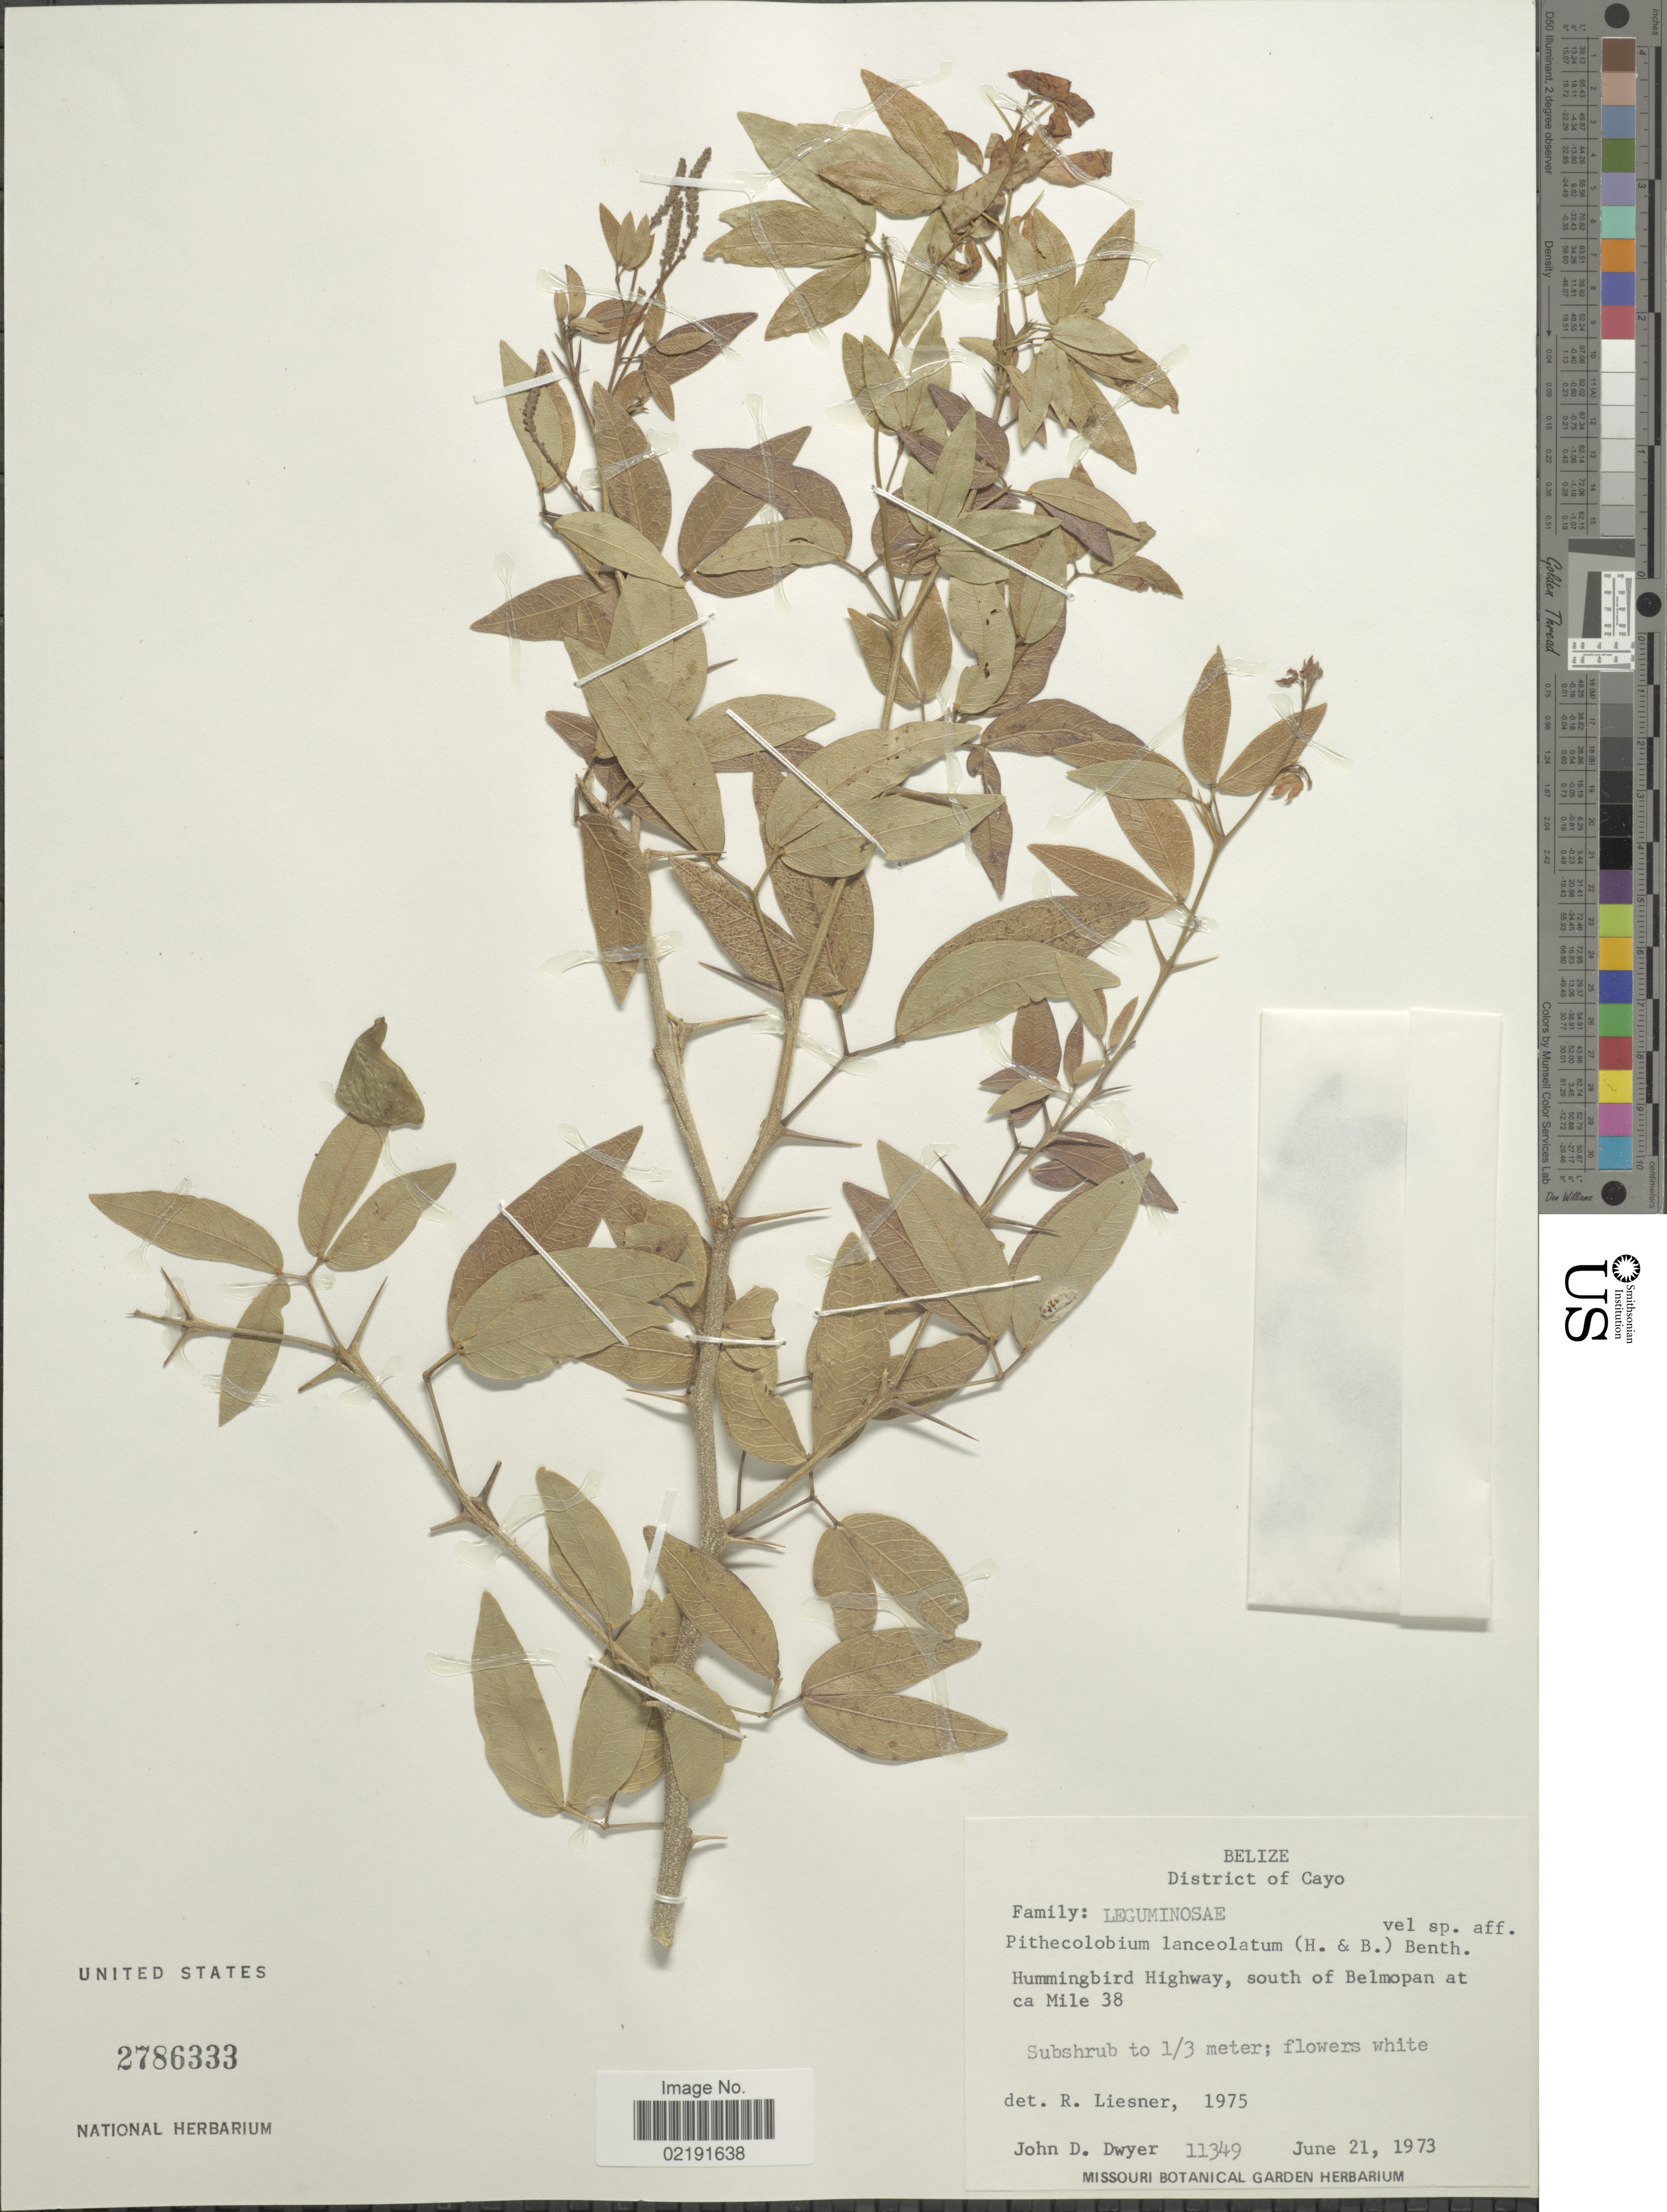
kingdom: Plantae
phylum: Tracheophyta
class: Magnoliopsida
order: Fabales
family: Fabaceae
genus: Pithecellobium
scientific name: Pithecellobium lanceolatum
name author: (Humb. & Bonpl. ex Willd.) Benth.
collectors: J. D. Dwyer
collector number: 11349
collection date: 1973-06-21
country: Belize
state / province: Cayo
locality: District of Cayo. Hummingbird Highway, south of Belmopan at ca Mile 38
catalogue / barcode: US 2786333